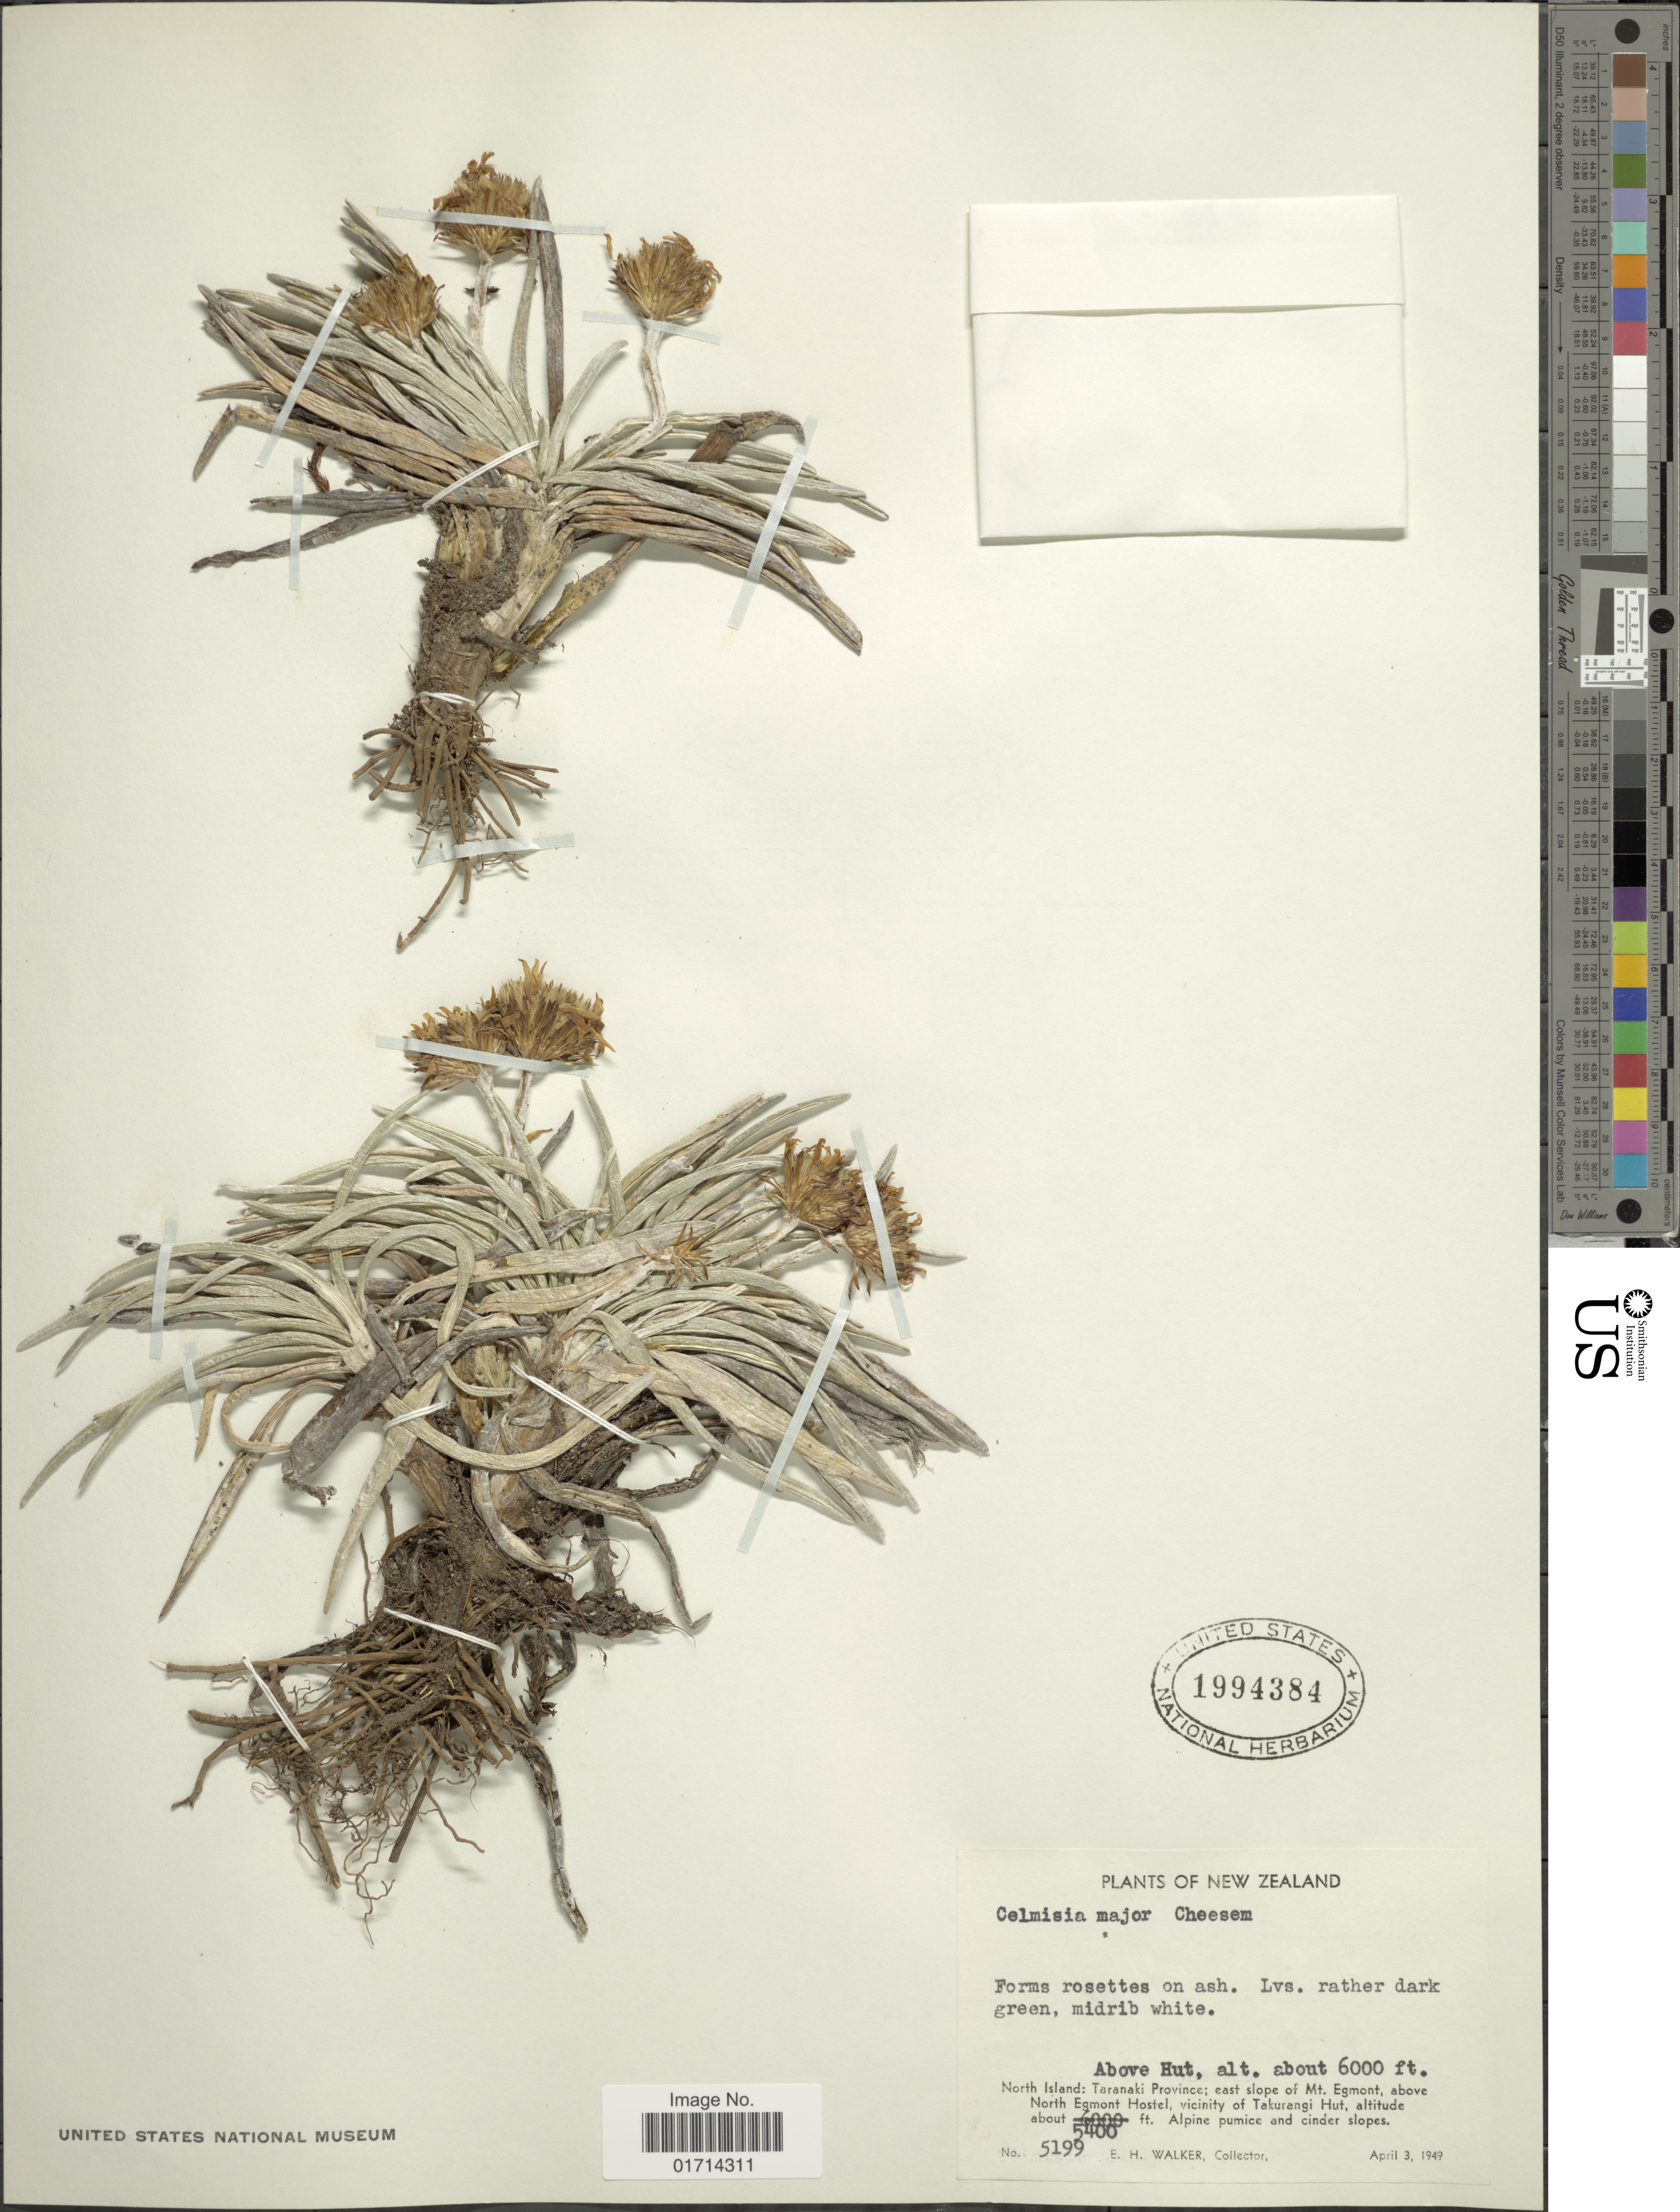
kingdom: Plantae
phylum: Tracheophyta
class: Magnoliopsida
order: Asterales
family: Asteraceae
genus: Celmisia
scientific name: Celmisia major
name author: Cheeseman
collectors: E. H. Walker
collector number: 5199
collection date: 1949-04-03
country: New Zealand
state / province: Taranaki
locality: North Island, east slope of Mt. Egmont, above North Egmont Hostel, vicinity of Takurangi Hut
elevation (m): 1829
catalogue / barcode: US 1994384